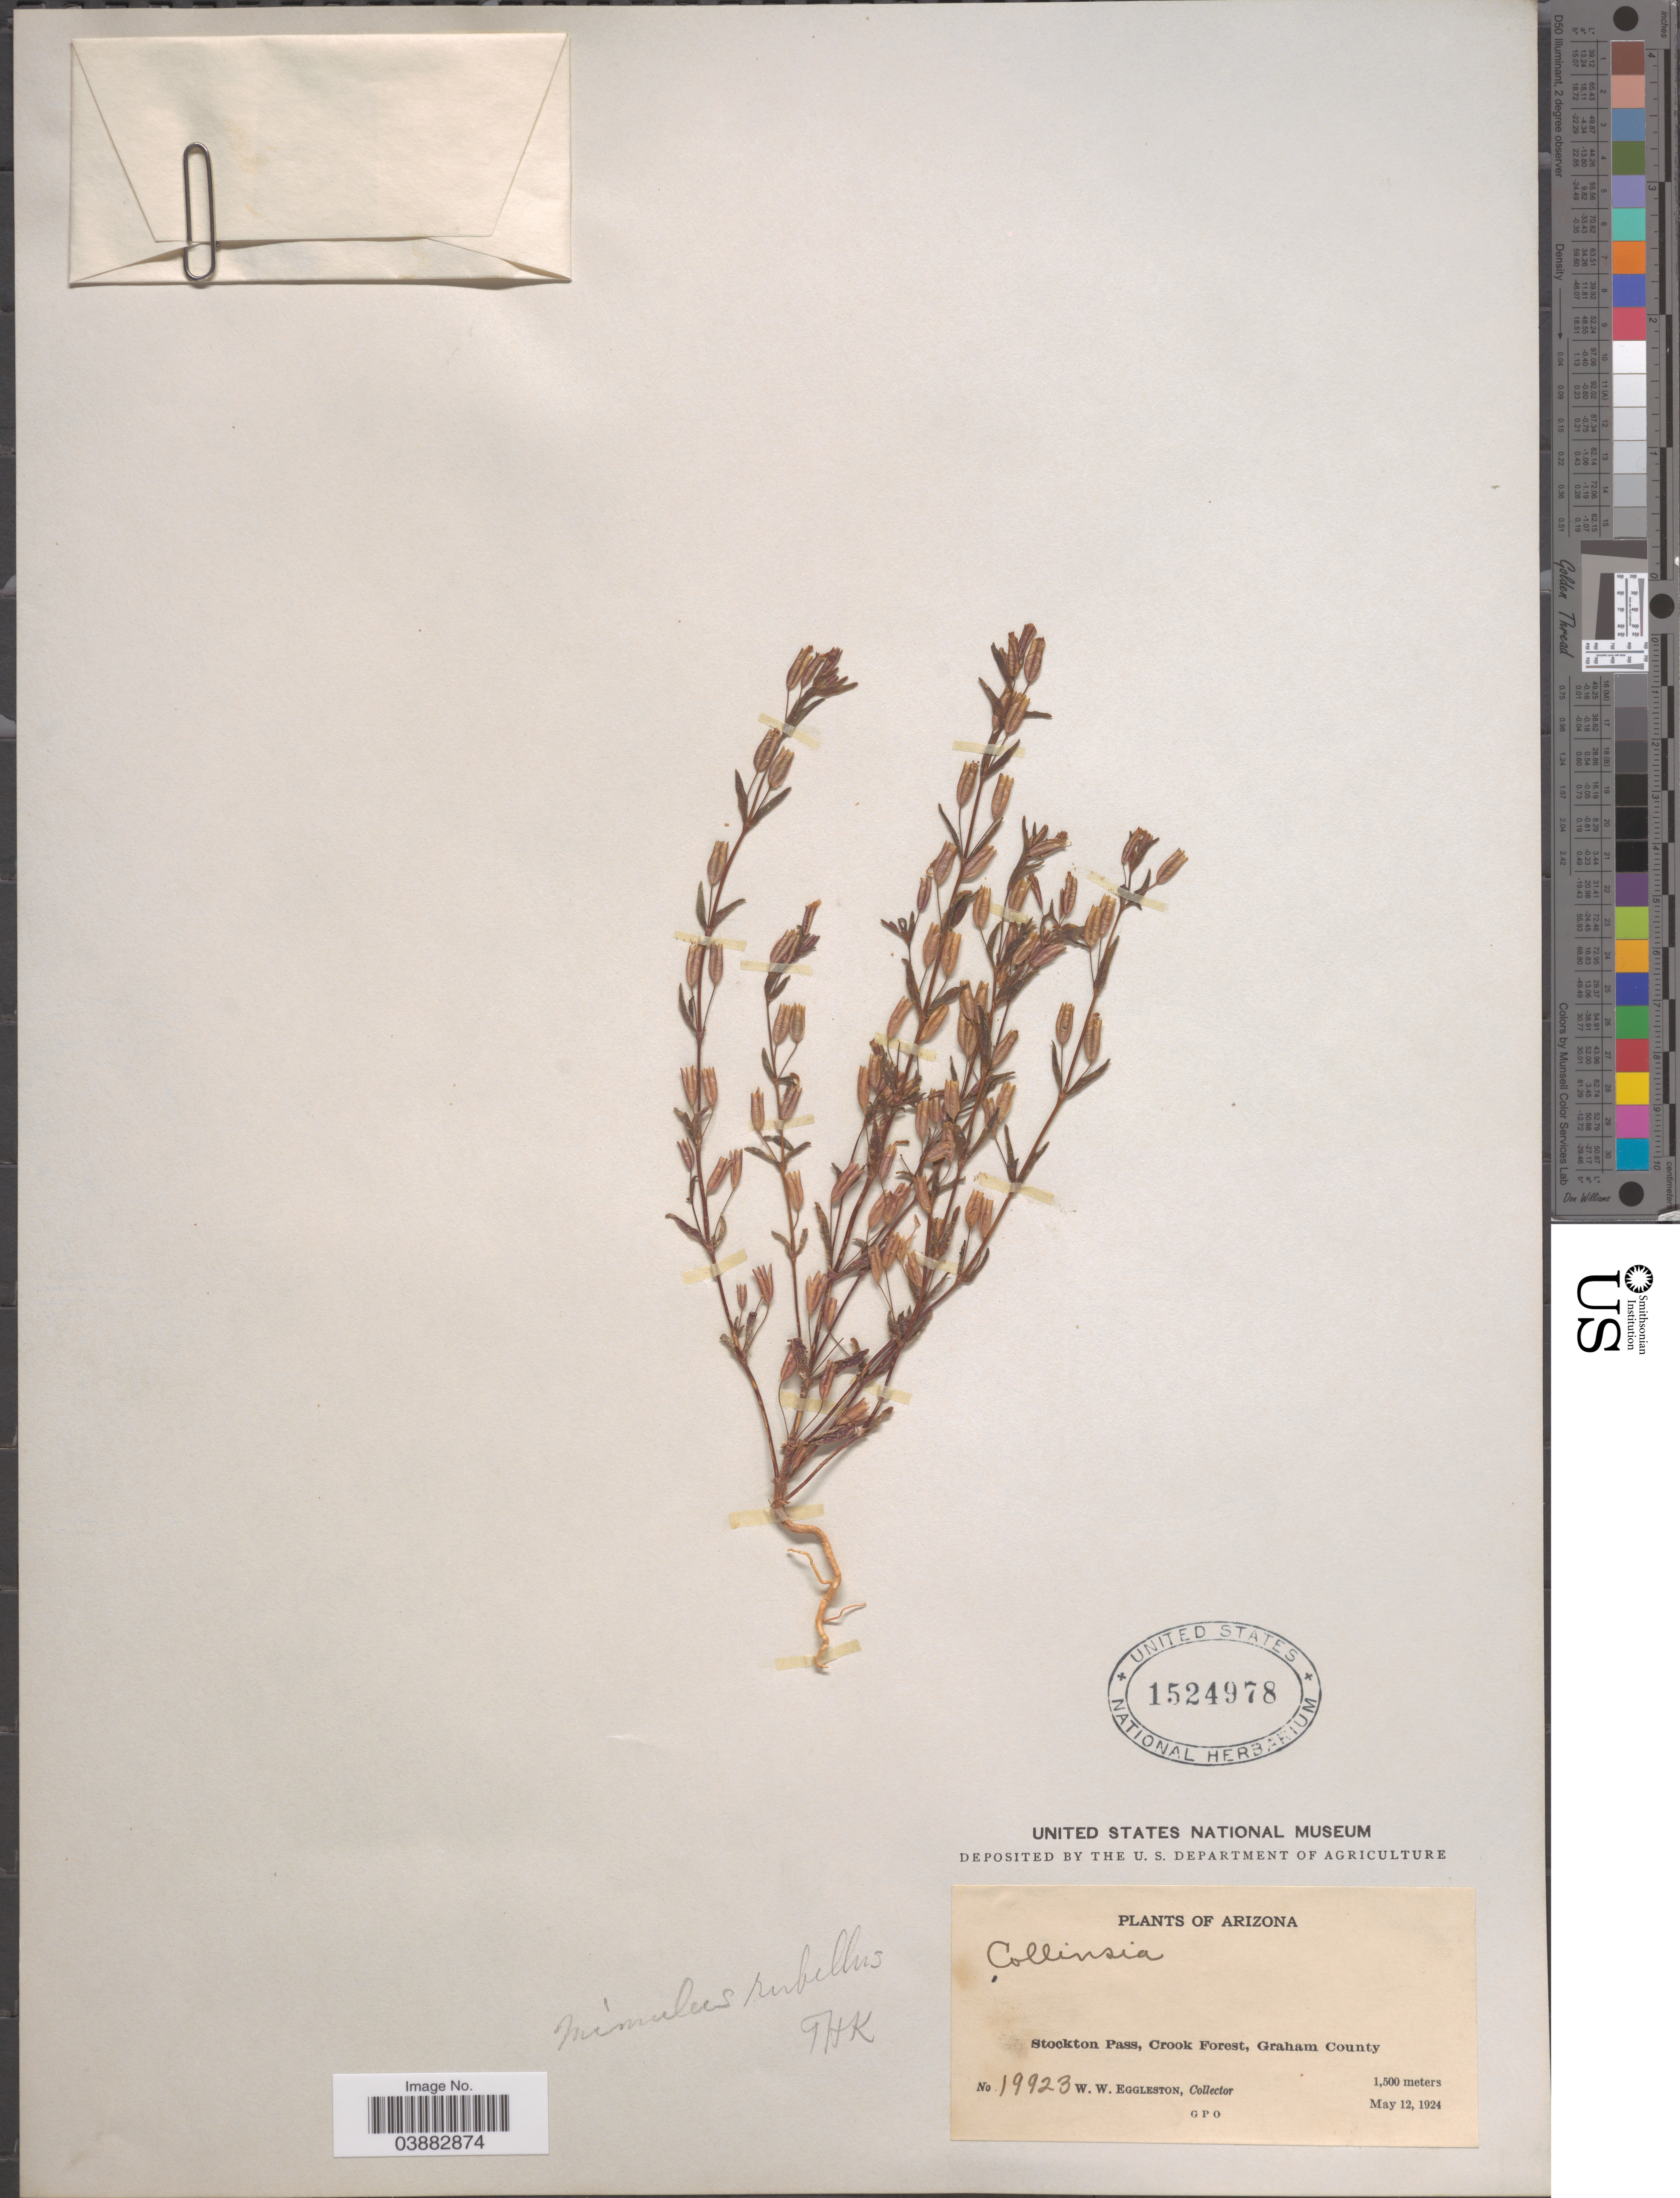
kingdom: Plantae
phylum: Tracheophyta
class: Magnoliopsida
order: Lamiales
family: Phrymaceae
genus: Mimulus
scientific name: Mimulus rubellus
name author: A. Gray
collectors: W. W. Eggleston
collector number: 19923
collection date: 1924-05-12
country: United States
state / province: Arizona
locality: Stockton Pass, Crook Forest, Graham County.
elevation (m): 1500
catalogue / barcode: US 1524978